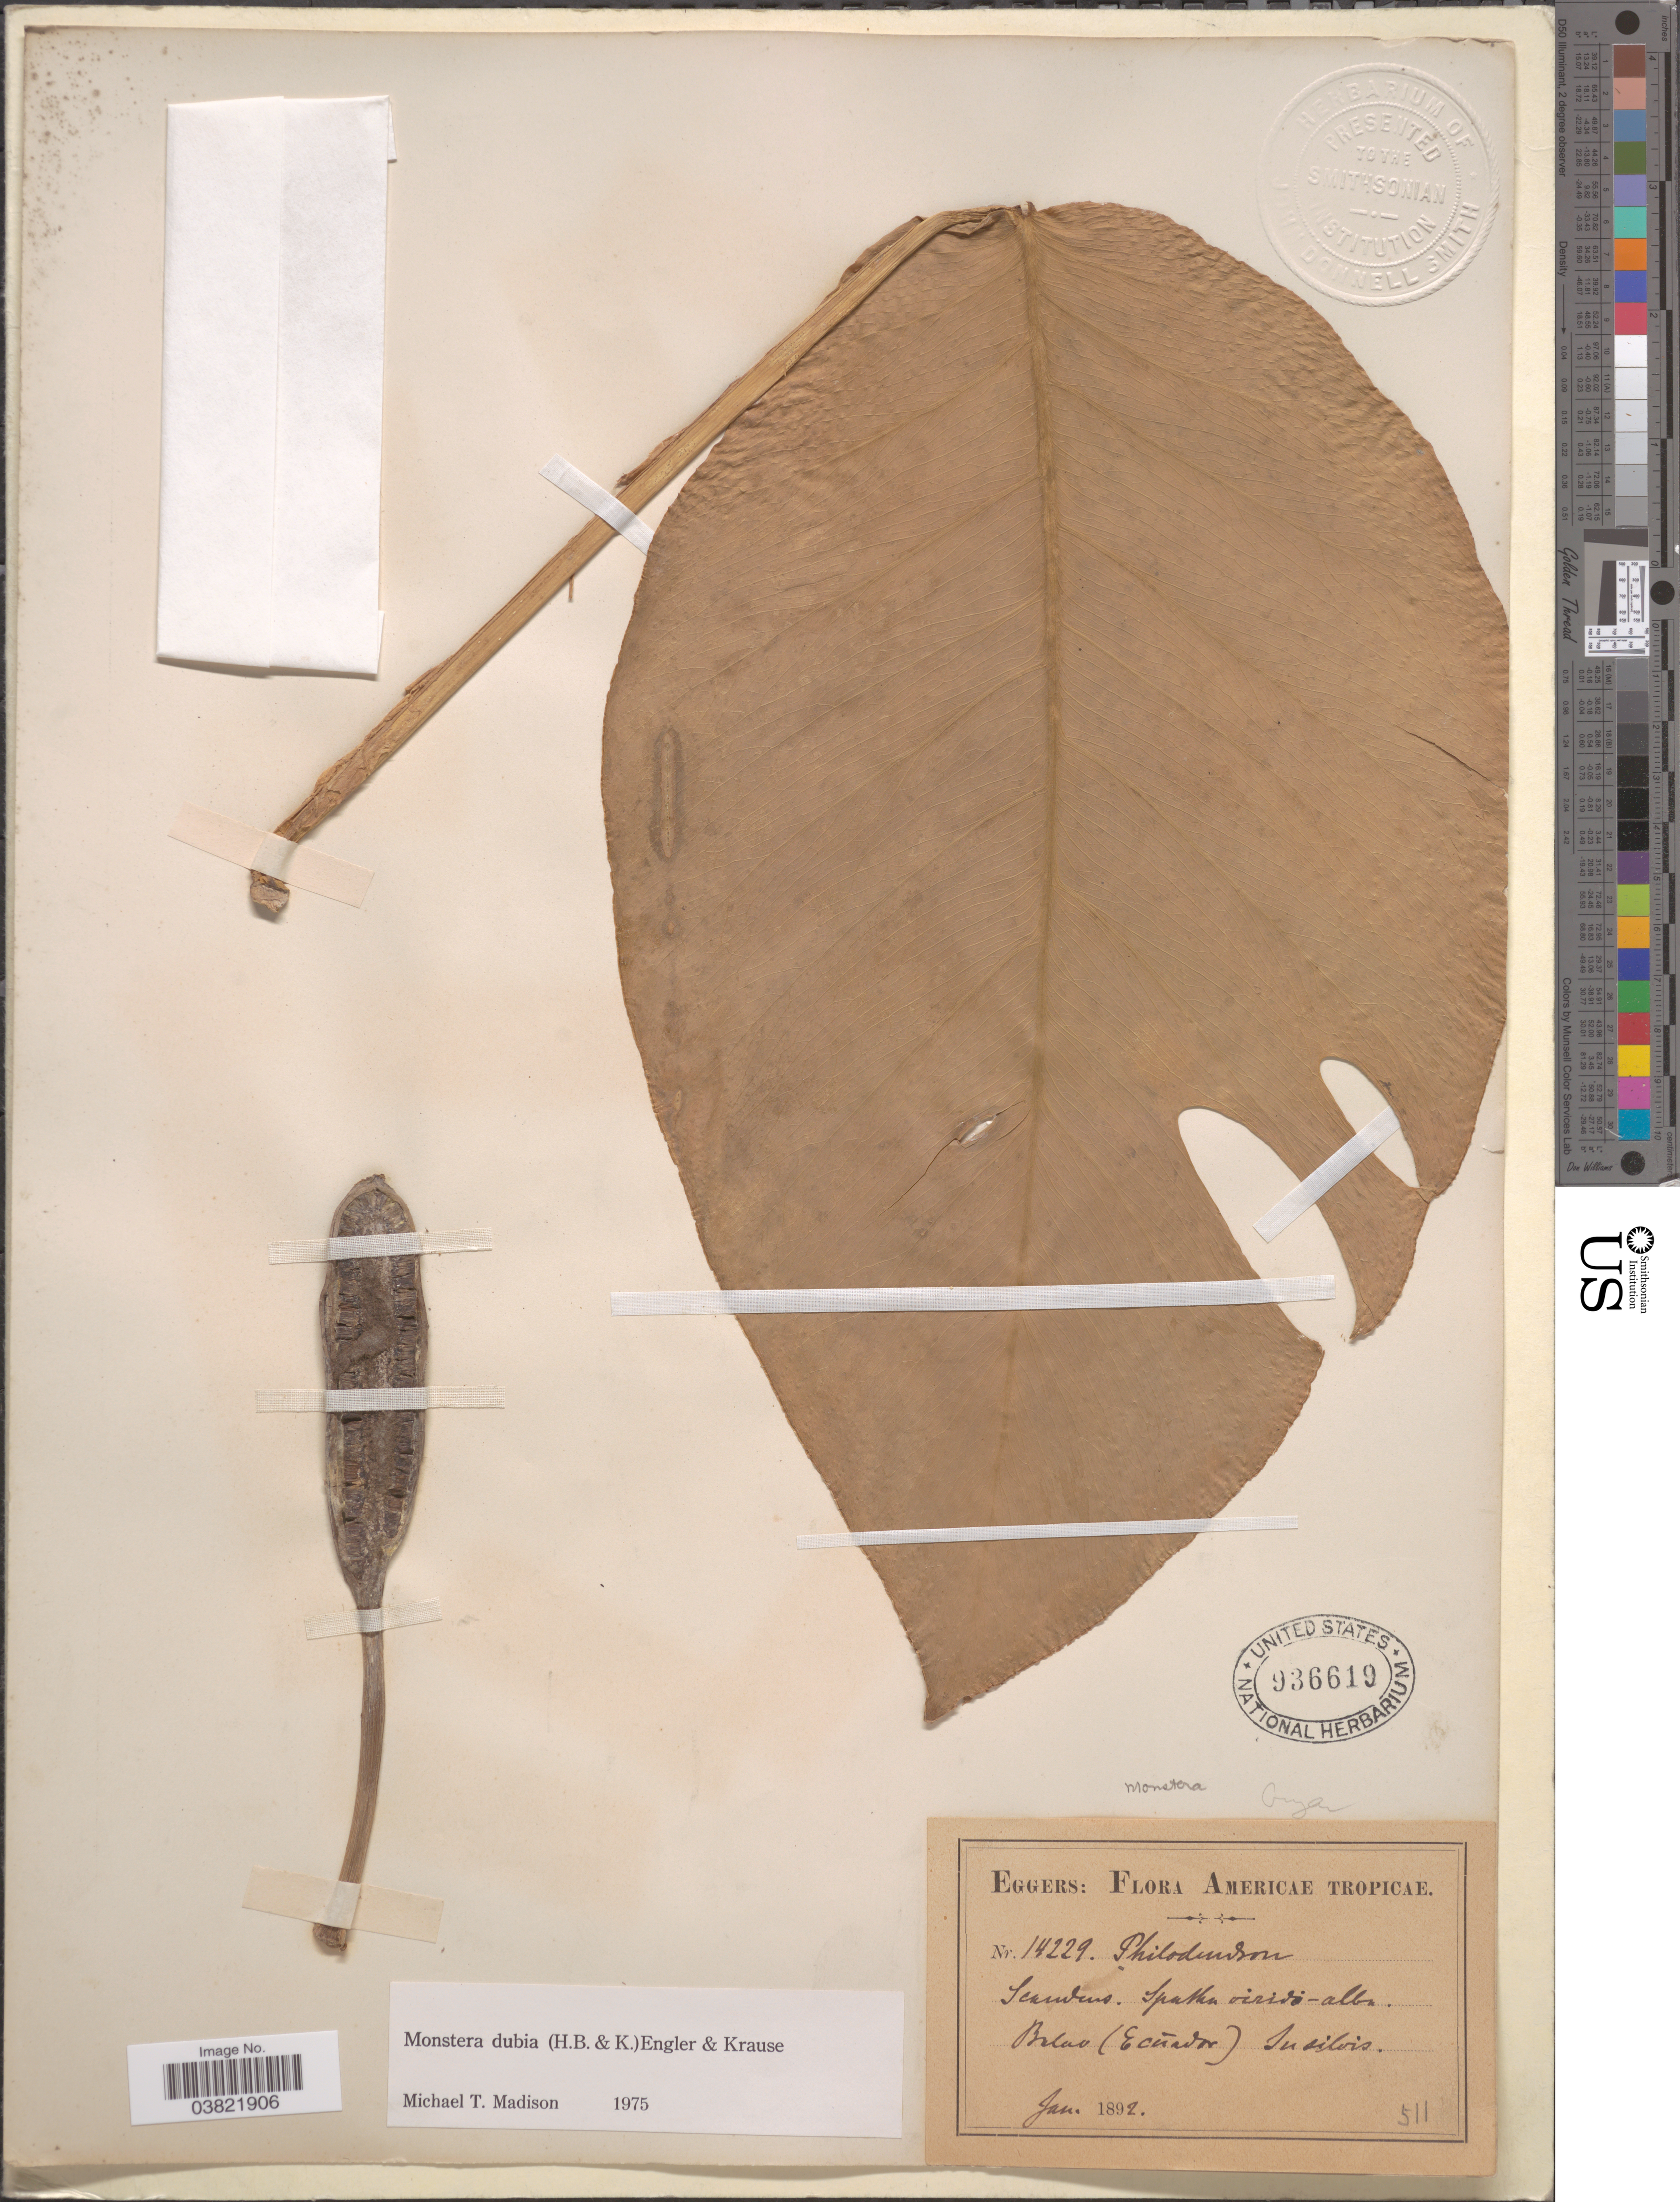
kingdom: Plantae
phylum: Tracheophyta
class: Liliopsida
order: Alismatales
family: Araceae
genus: Monstera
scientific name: Monstera dubia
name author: (Kunth) Engl. & K. Krause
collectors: -. Eggers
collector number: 14229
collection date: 1892-01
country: Ecuador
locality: Americae Tropicae. Belao In silvis.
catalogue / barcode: US 936619